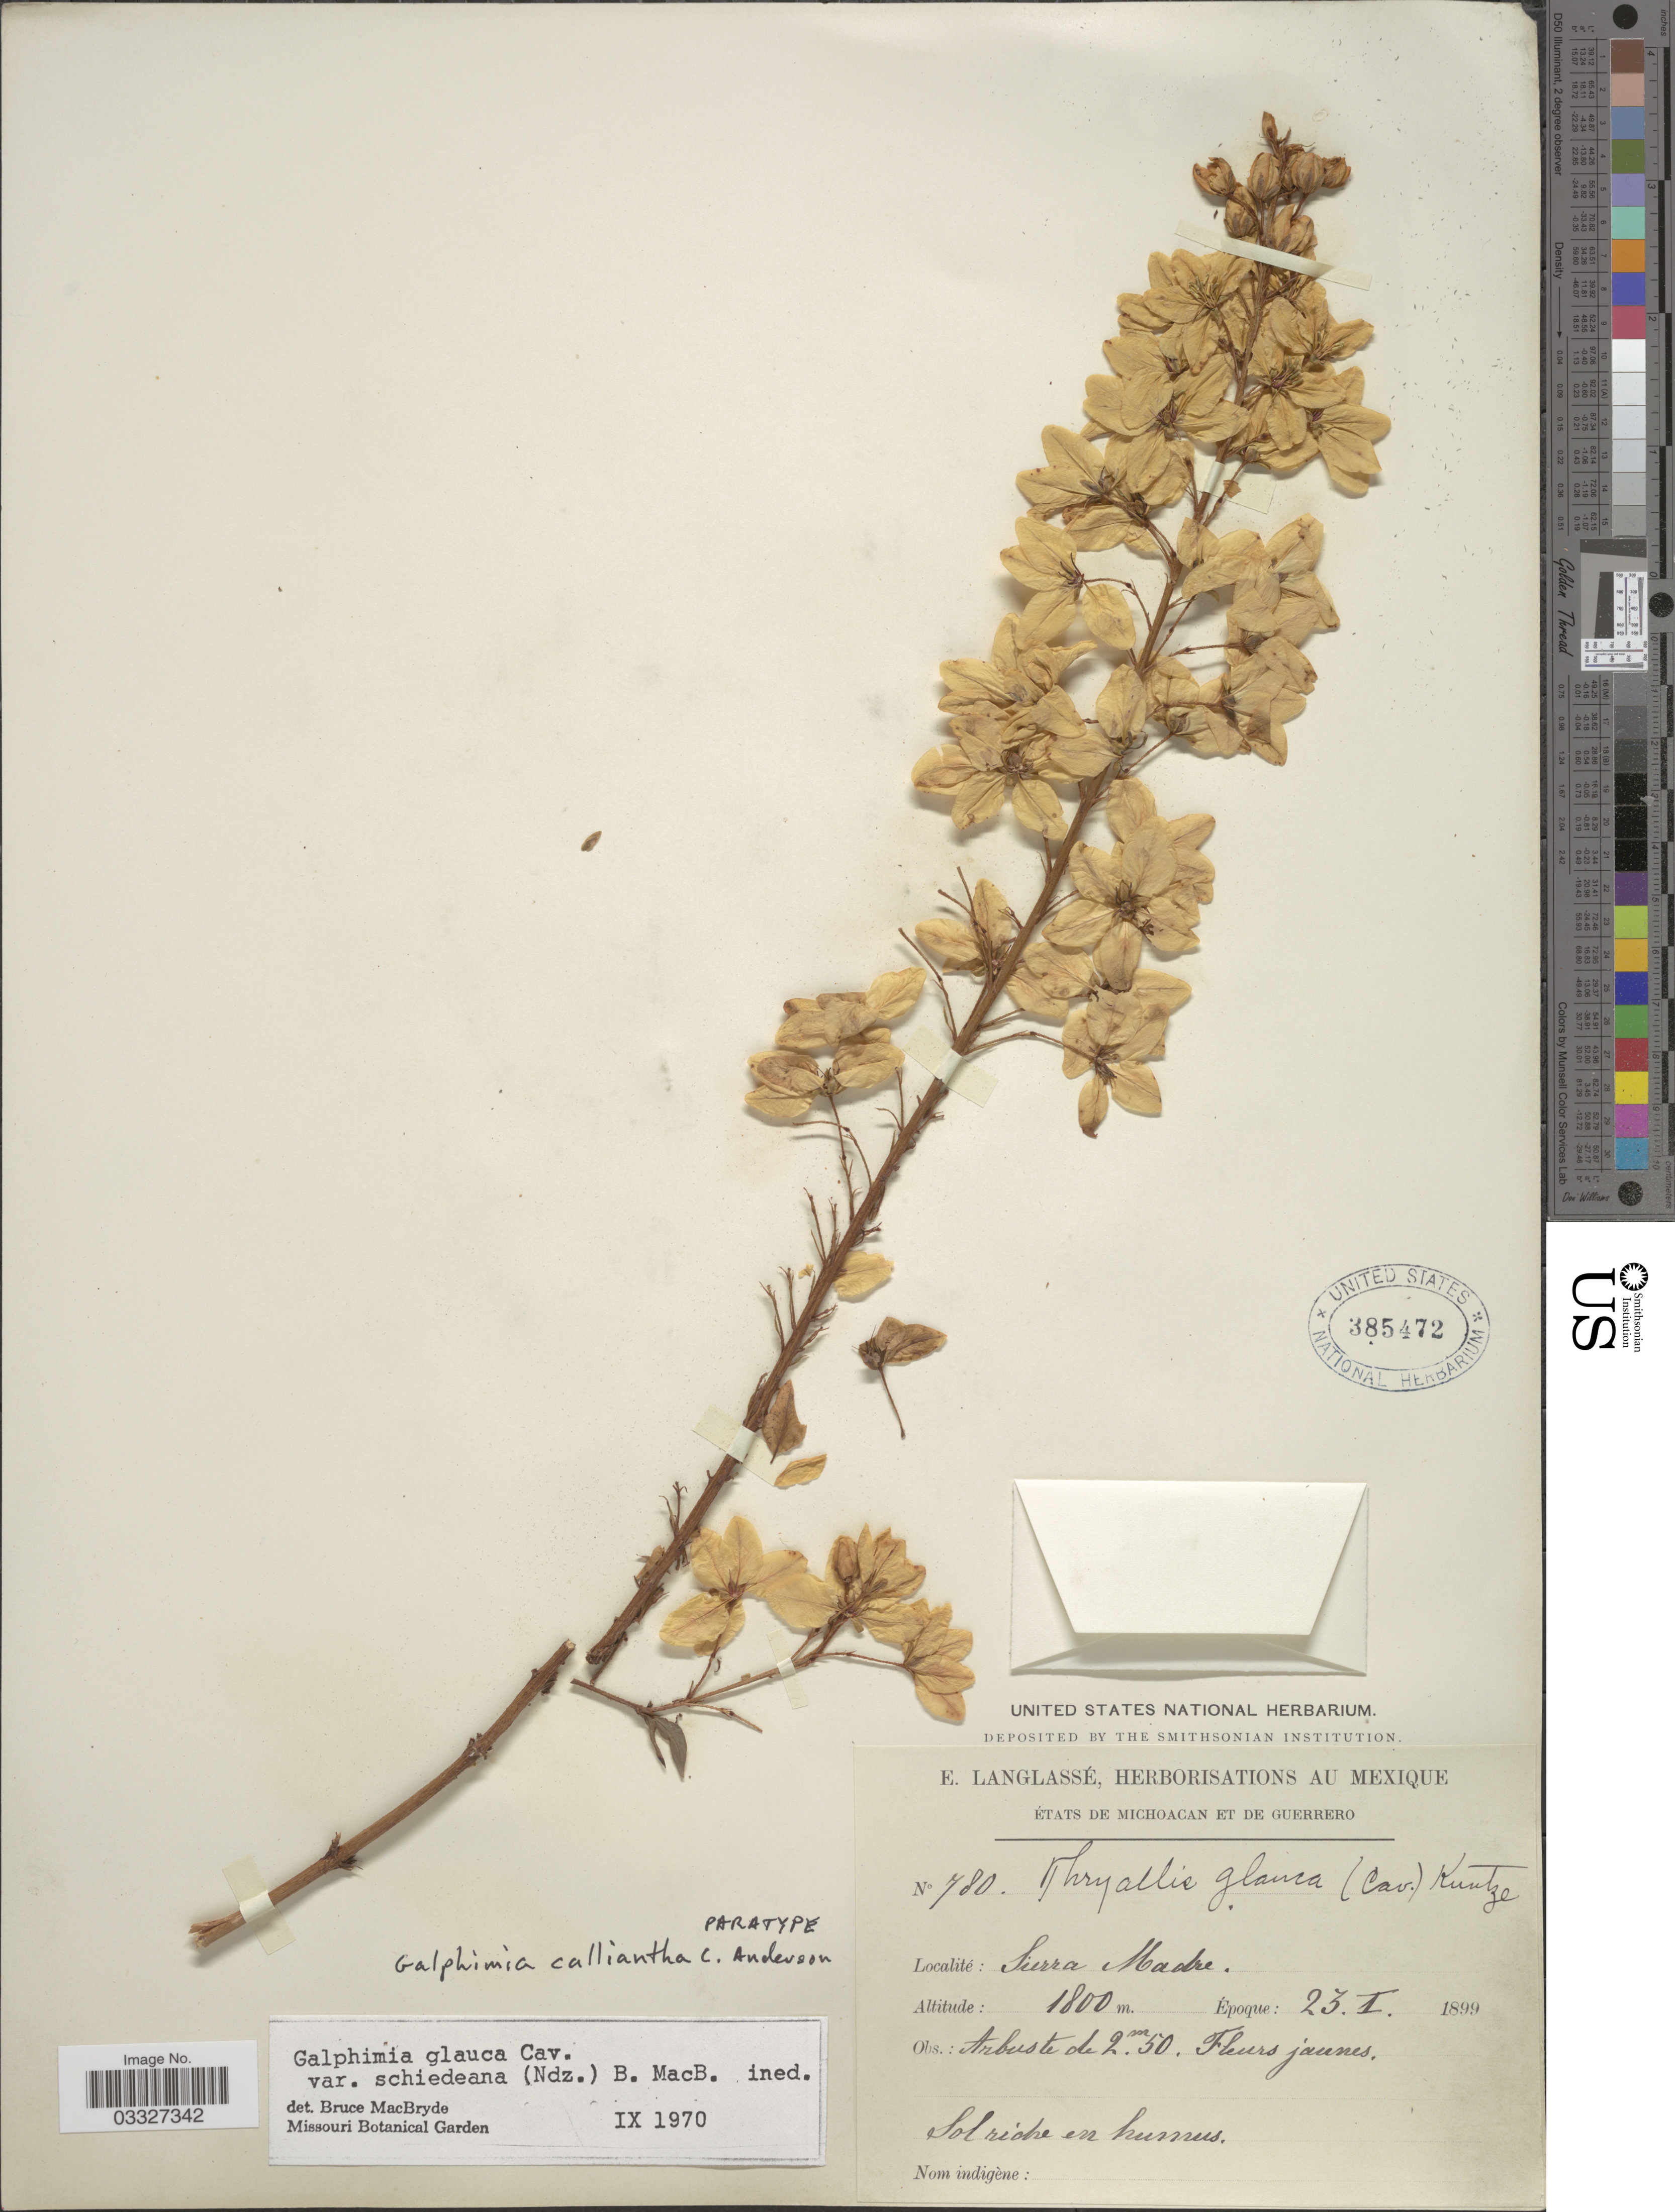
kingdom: Plantae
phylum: Tracheophyta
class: Magnoliopsida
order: Malpighiales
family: Malpighiaceae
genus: Galphimia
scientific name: Galphimia calliantha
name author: C.E. Anderson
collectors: E. Langlassé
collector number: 780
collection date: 1899-01-23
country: Mexico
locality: États de Michoacan et de Guerrero. Sierra Madre.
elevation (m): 1800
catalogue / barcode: US 385472